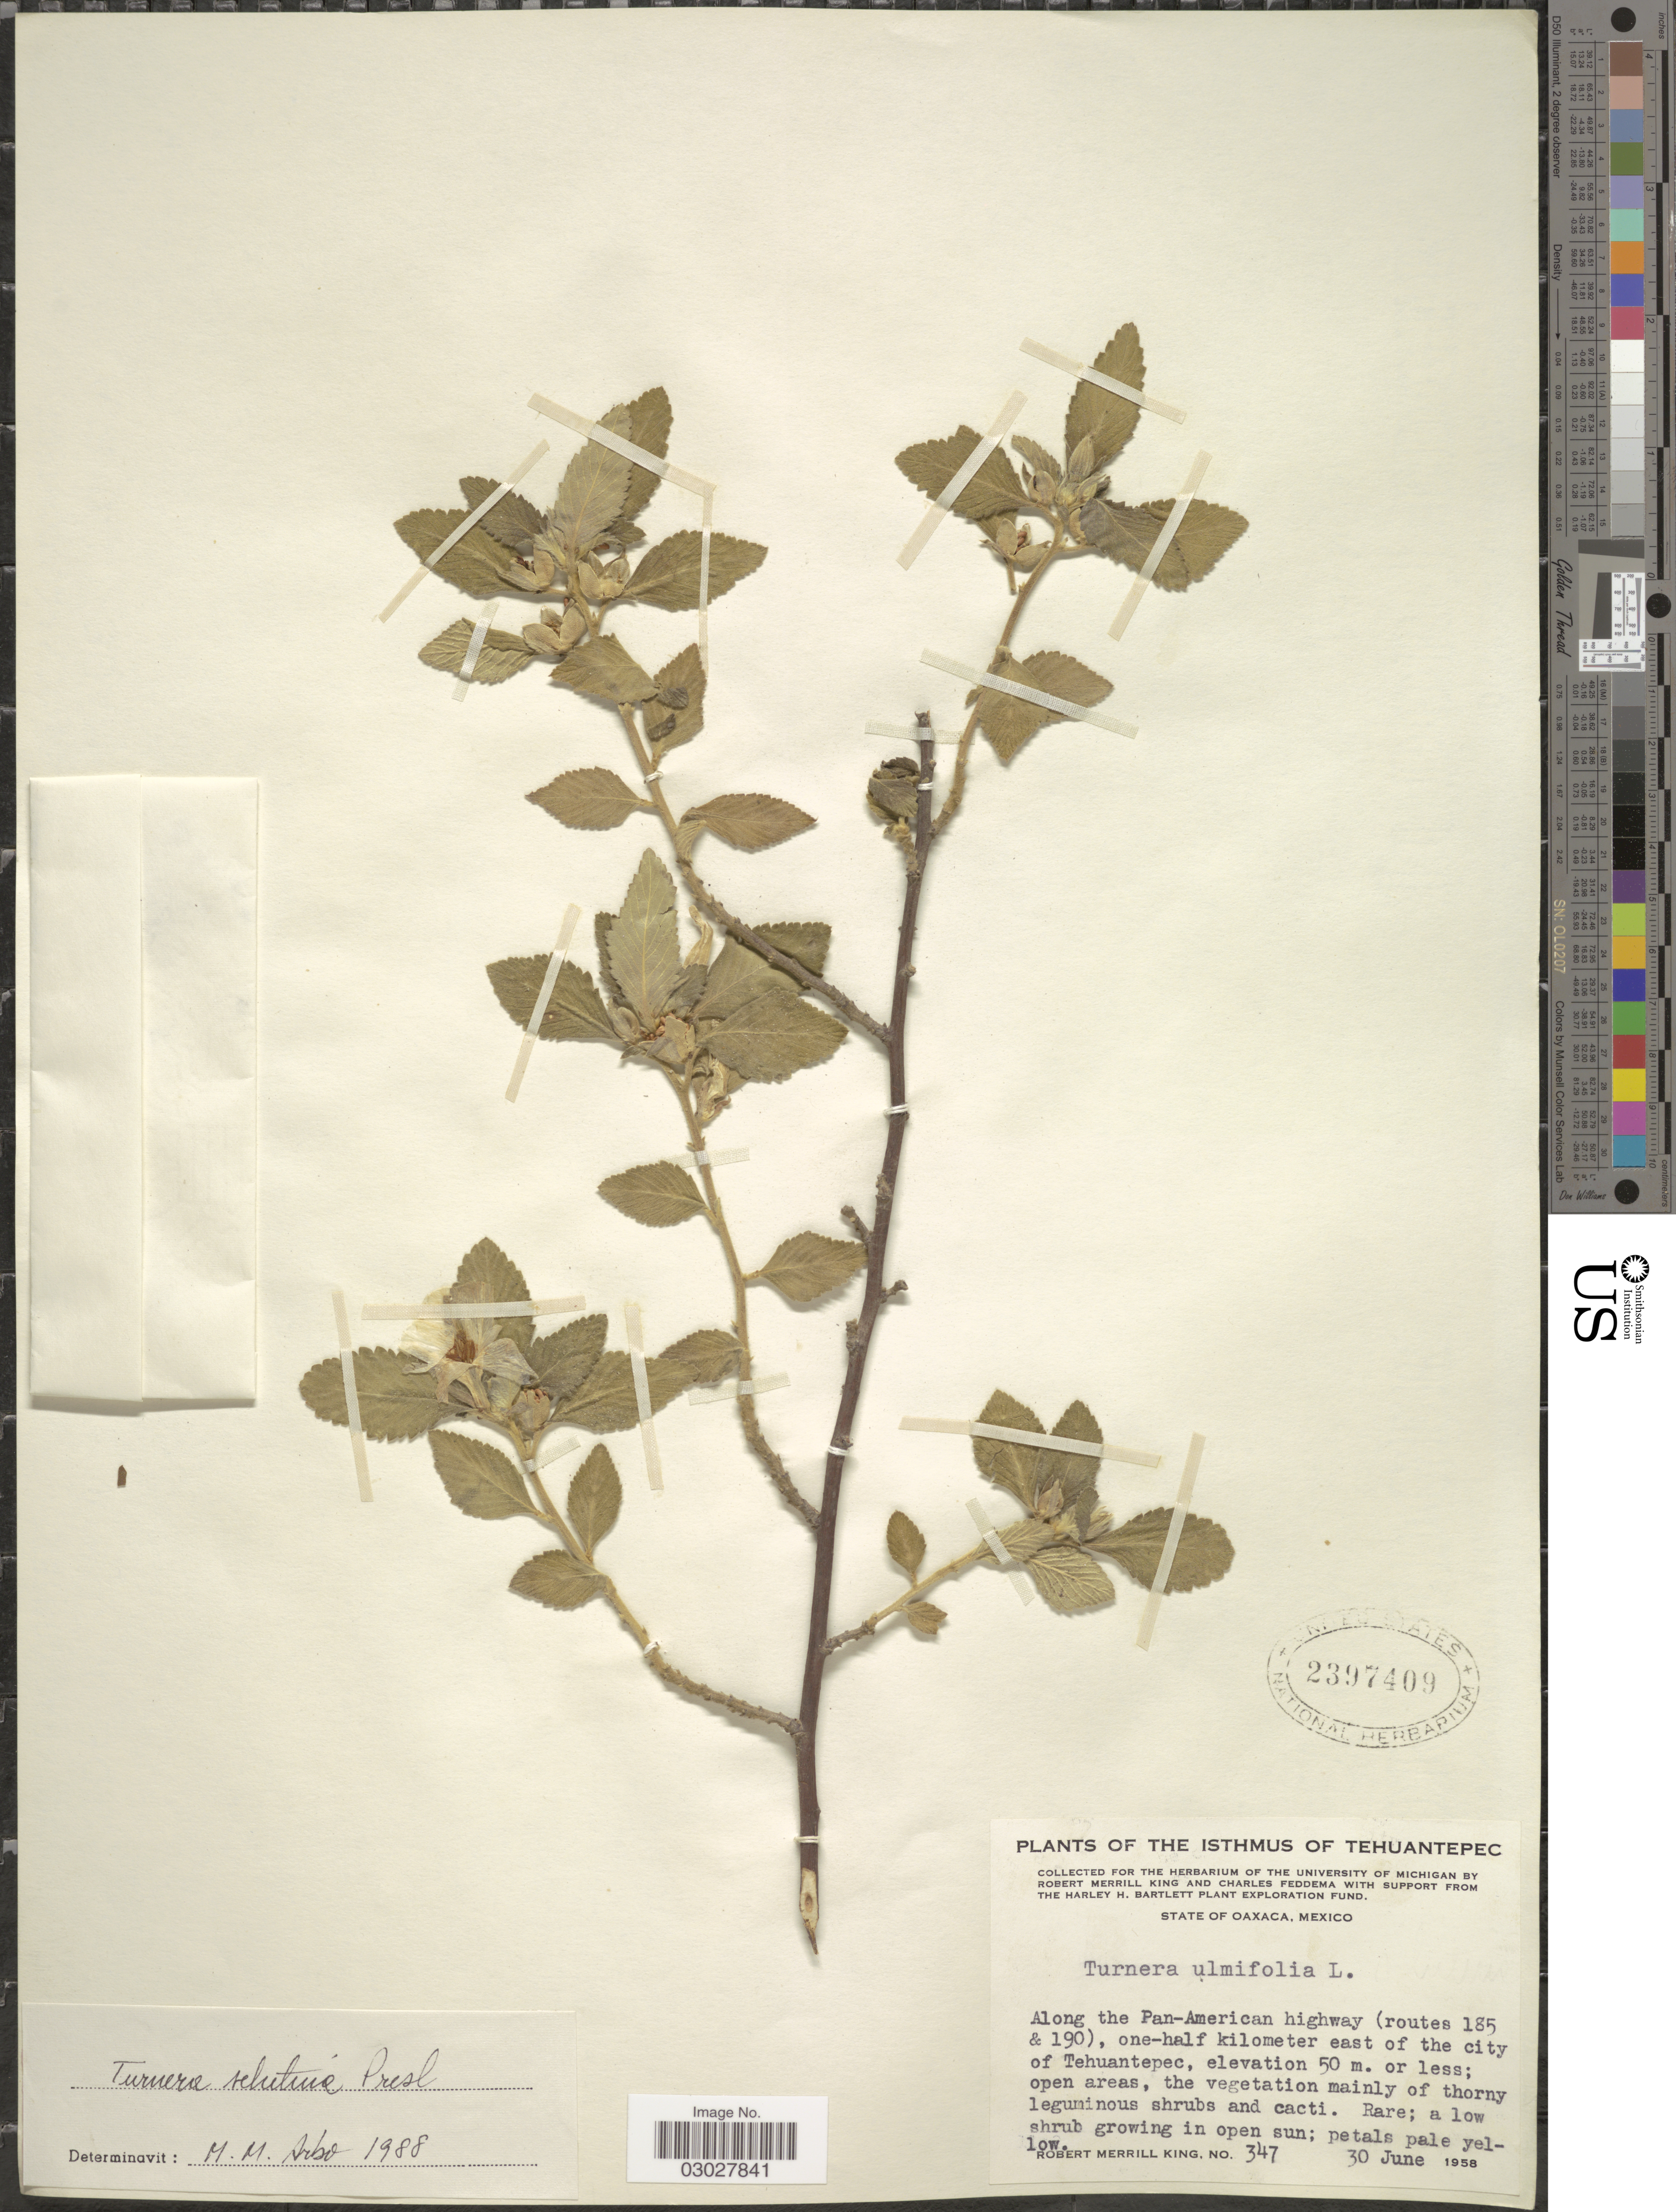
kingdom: Plantae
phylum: Tracheophyta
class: Magnoliopsida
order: Malpighiales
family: Turneraceae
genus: Turnera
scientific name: Turnera velutina Benth., nom. illeg.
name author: Benth.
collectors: R. M. King & C. Feddema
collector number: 347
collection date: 1958-06-30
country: Mexico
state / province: Oaxaca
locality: Isthmus of Tehuantepec. Along the Pan-American highway (routes 185 & 190), one-half kilometer east of the city of Tehuantepec.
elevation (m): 50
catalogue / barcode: US 2397409